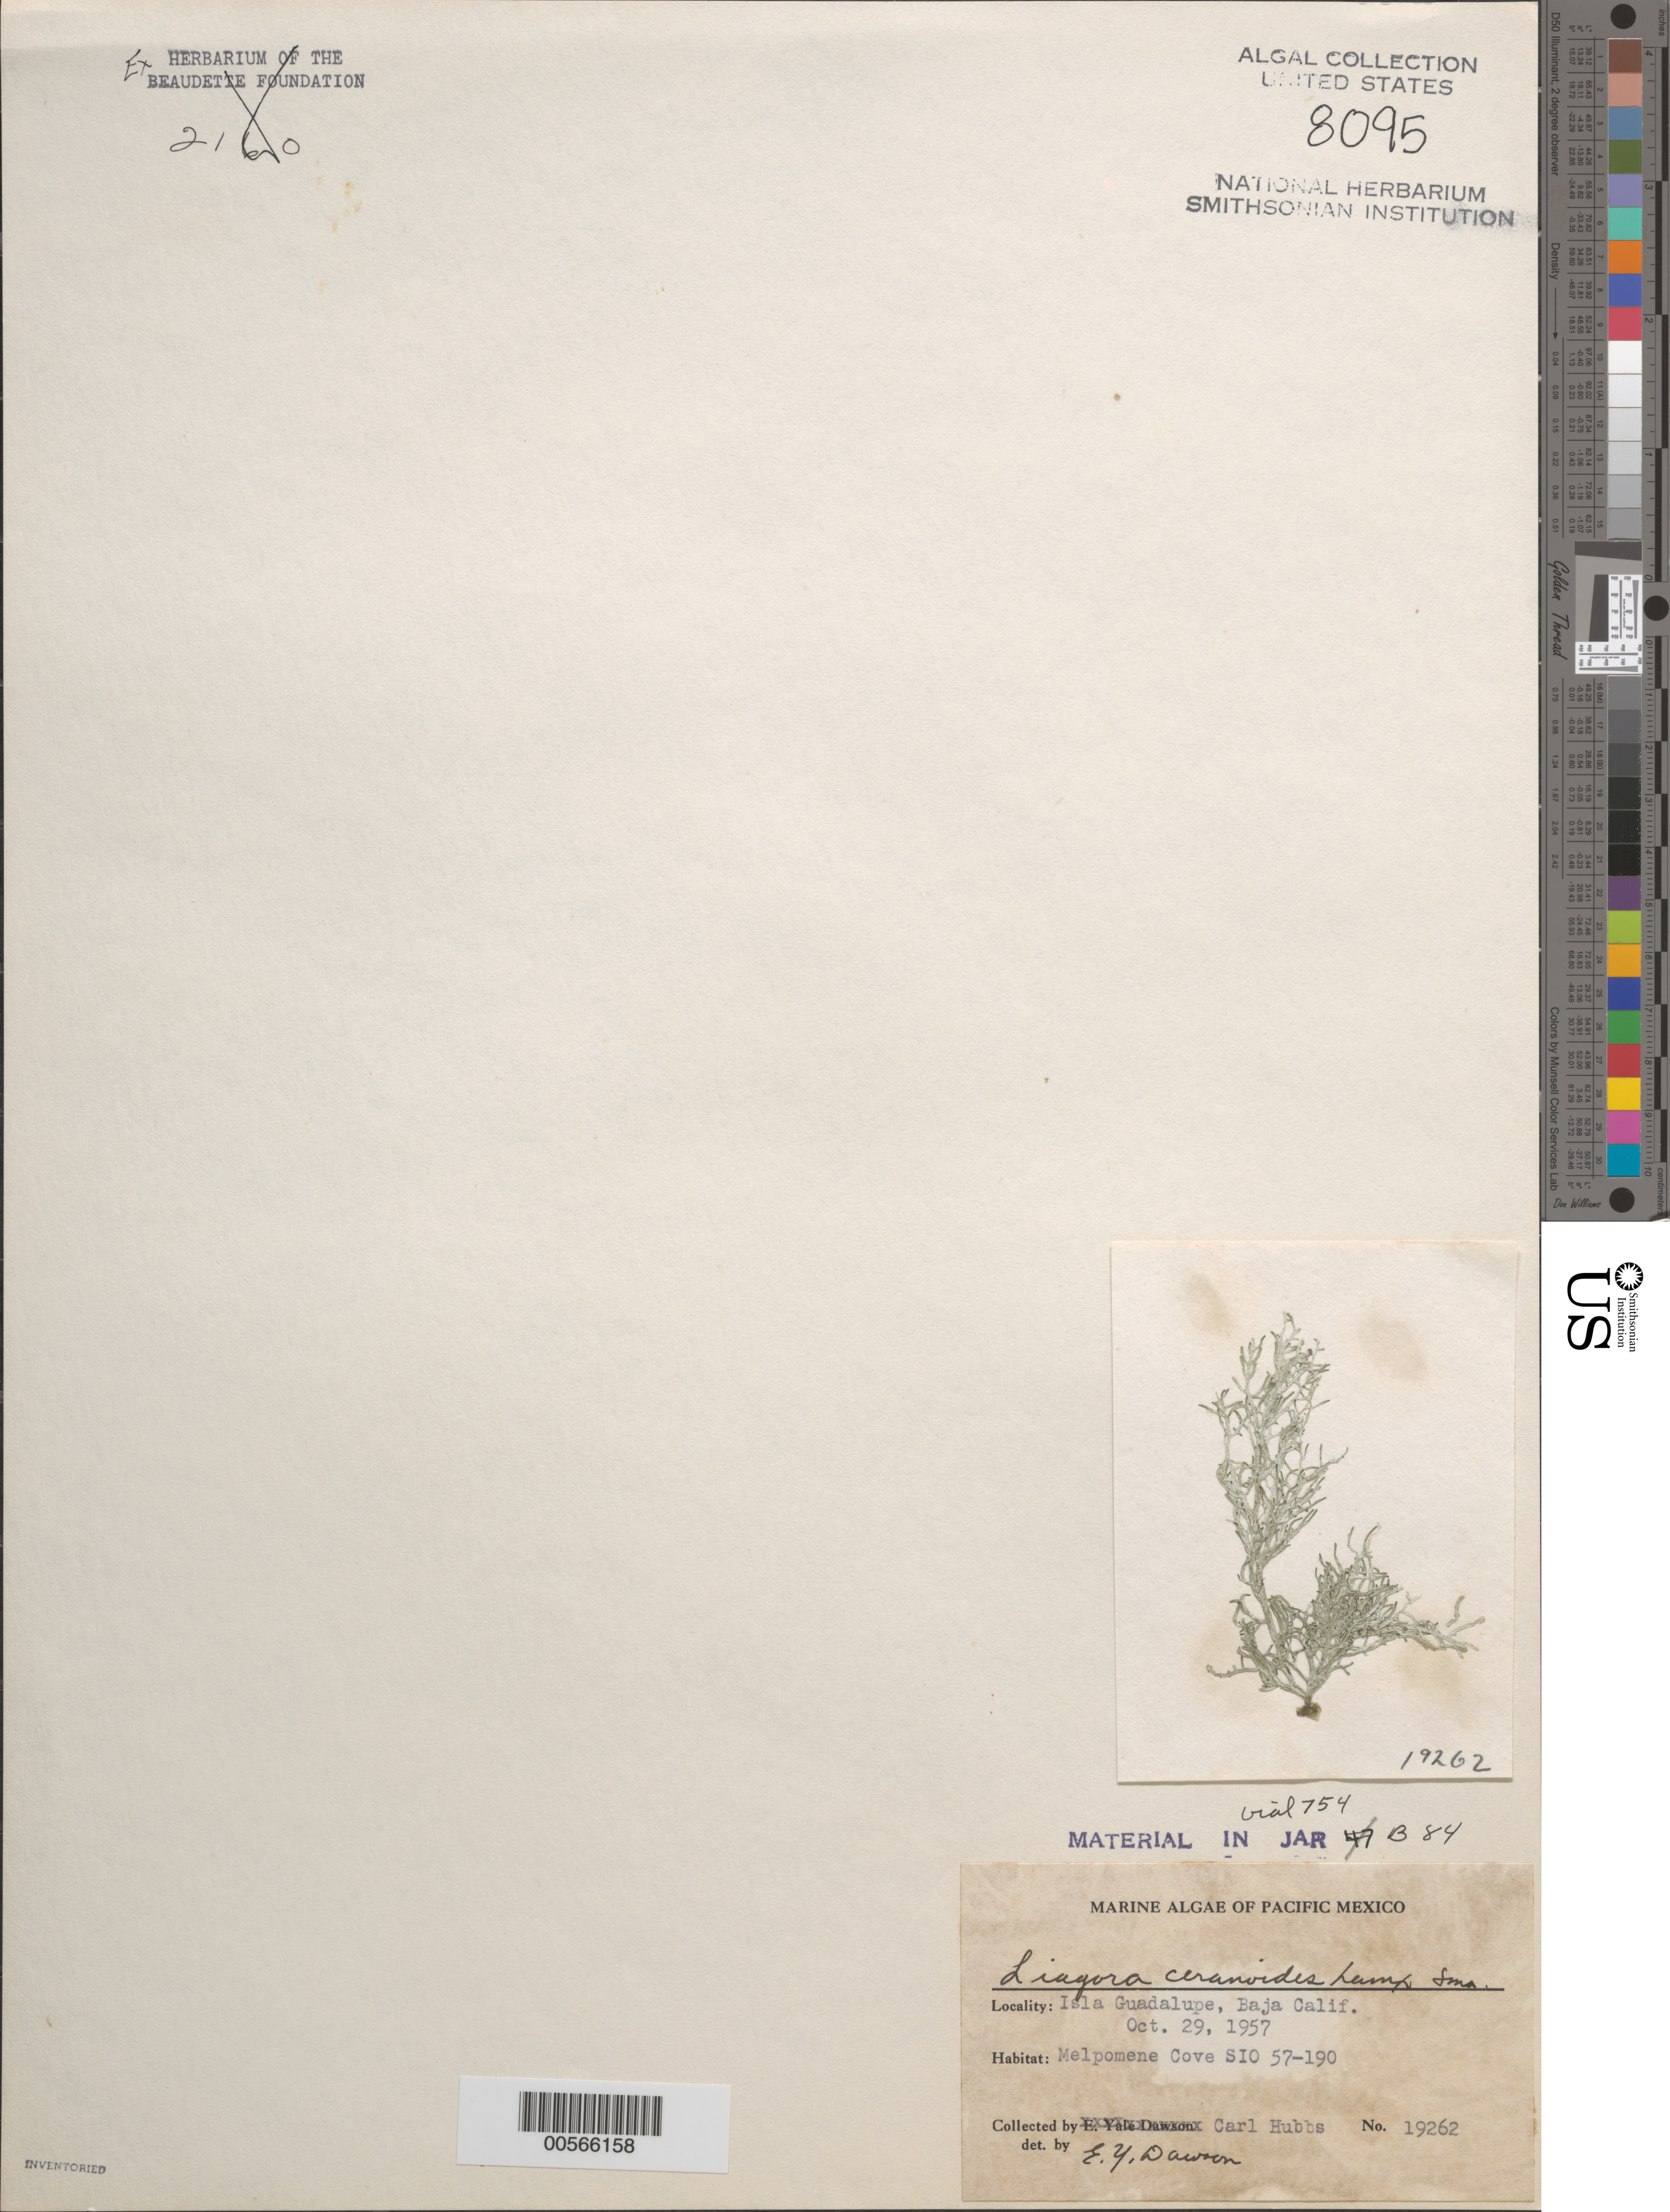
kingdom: Plantae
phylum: Rhodophyta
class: Florideophyceae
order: Nemaliales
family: Liagoraceae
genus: Liagora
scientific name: Liagora ceranoides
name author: J.V.Lamouroux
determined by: Dawson, E. Y.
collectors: C. Hubbs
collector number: EYD 19262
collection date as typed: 29 Oct 1957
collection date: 1957-10-29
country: Mexico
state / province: Baja California Norte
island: Isla Guadalupe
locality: Melpomene Cove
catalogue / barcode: US 8095